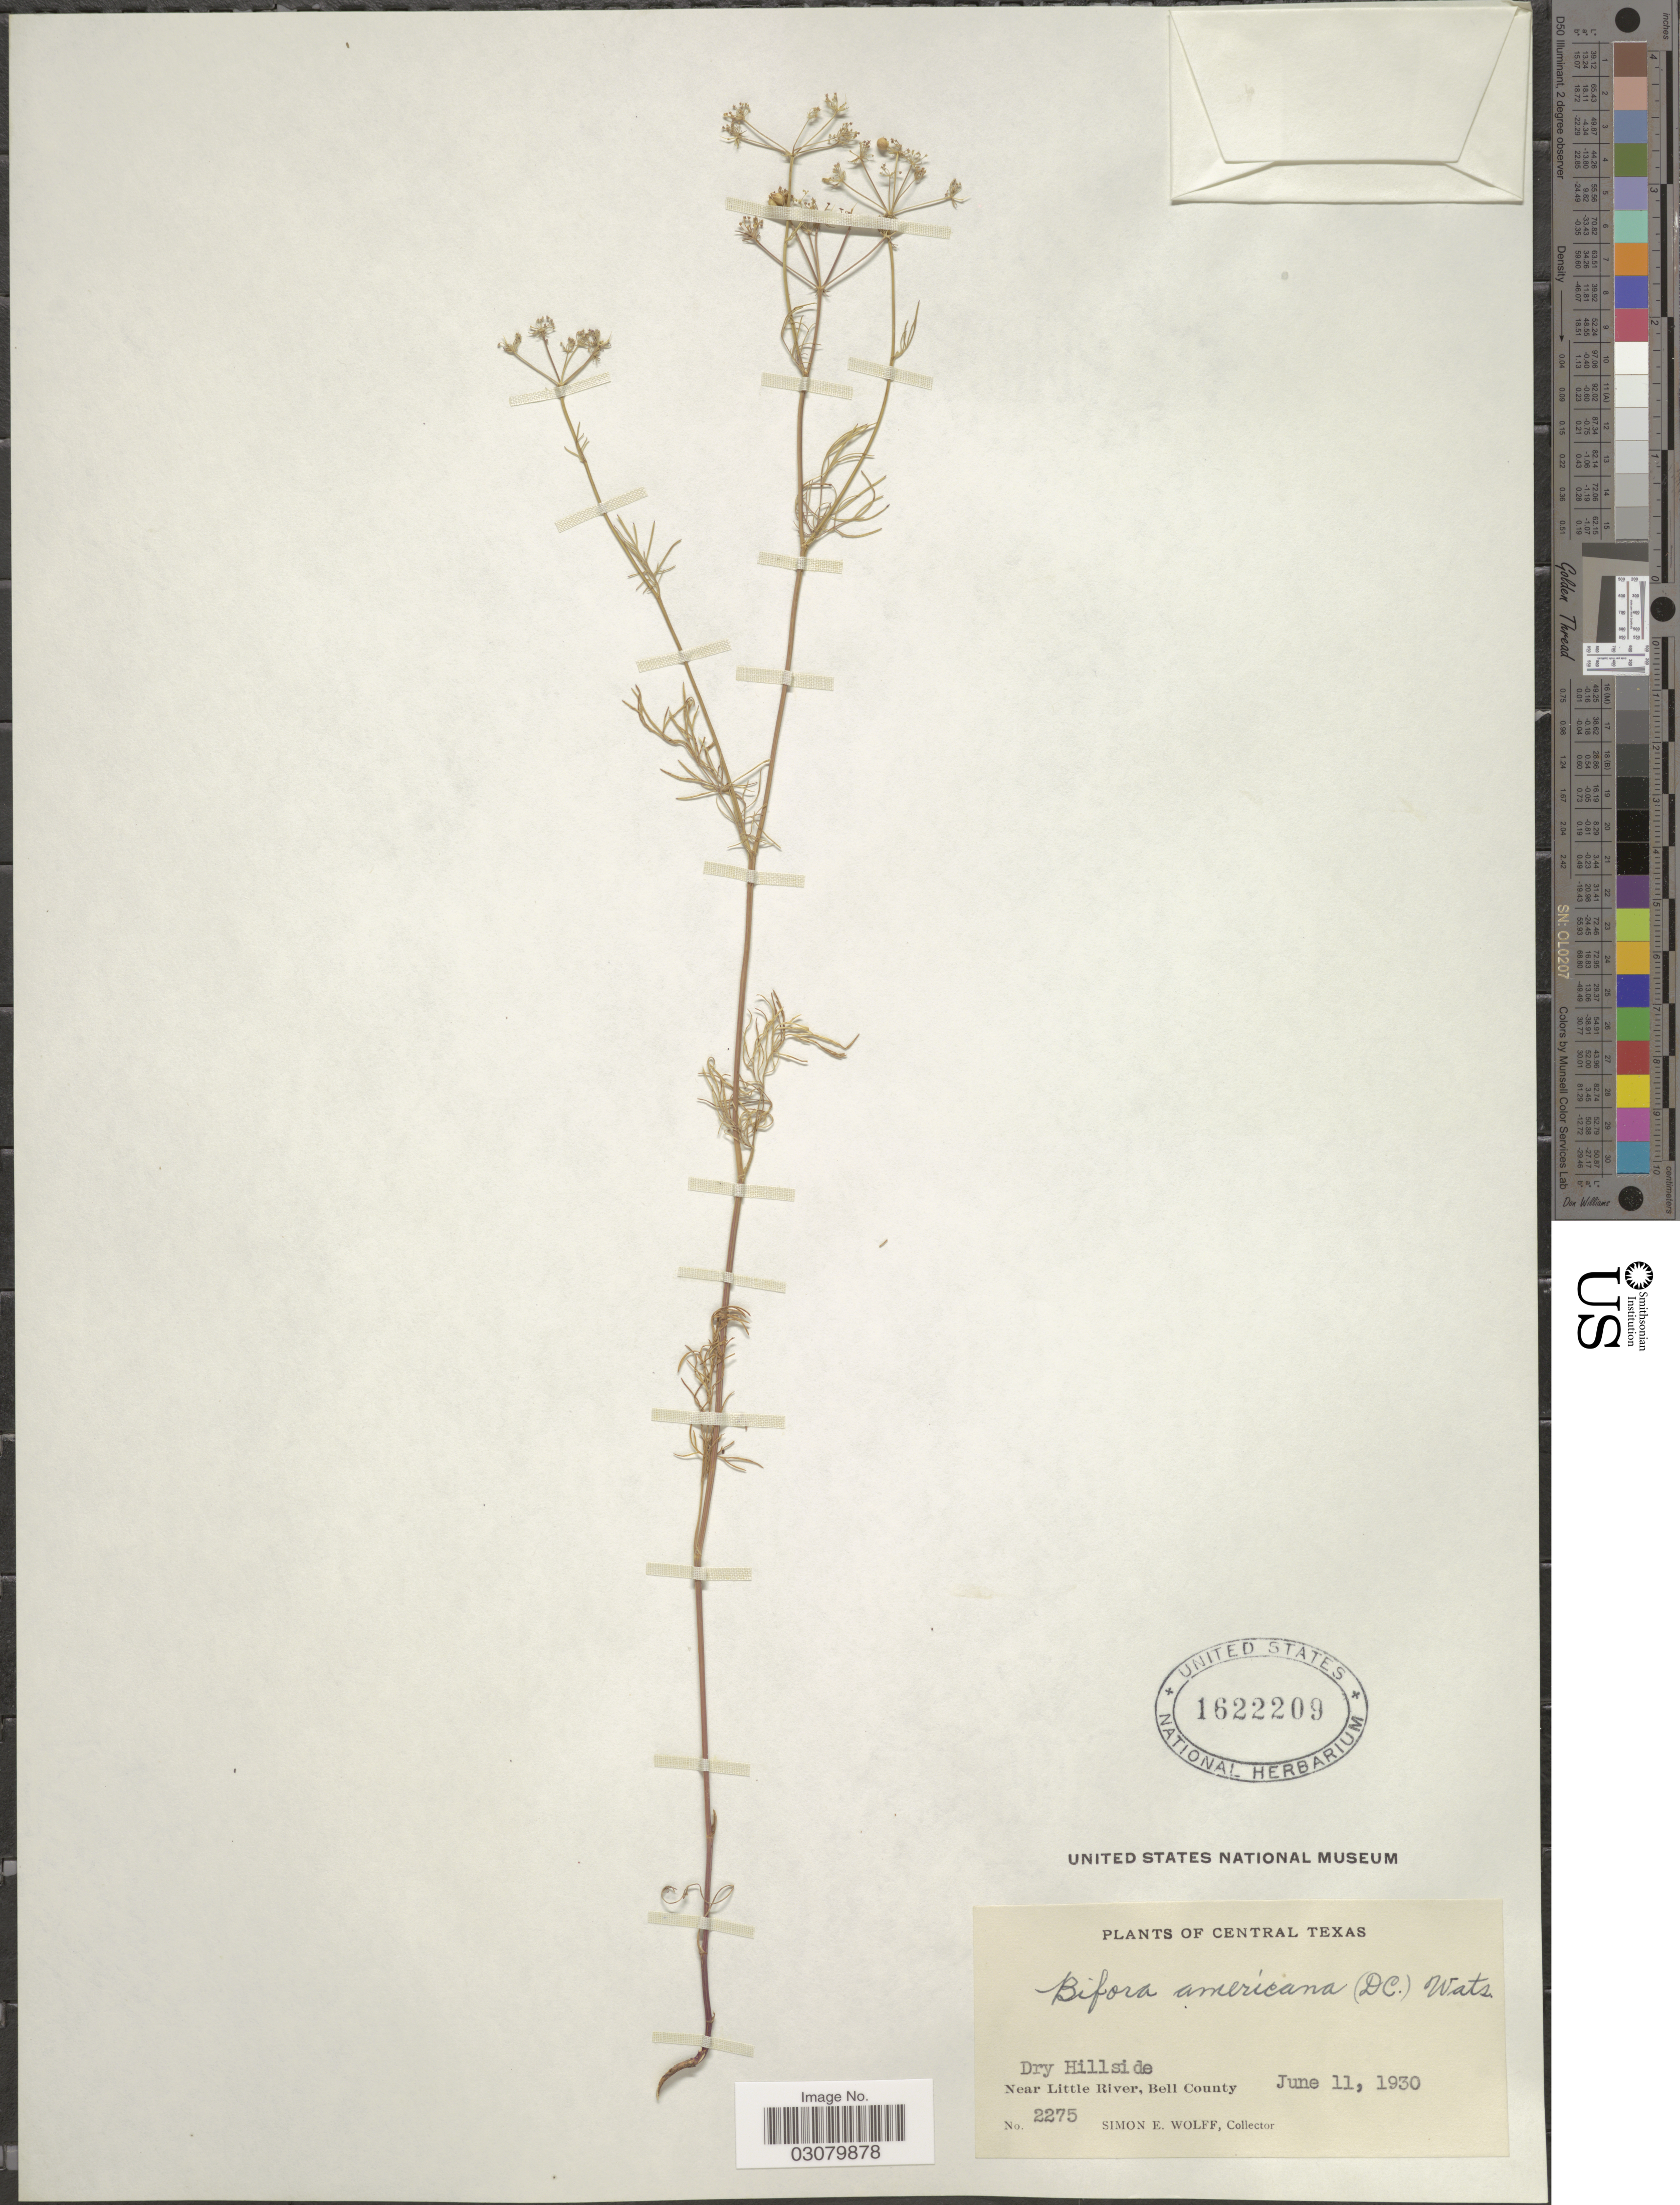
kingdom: Plantae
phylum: Tracheophyta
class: Magnoliopsida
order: Apiales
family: Apiaceae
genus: Bifora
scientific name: Bifora americana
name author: (DC.) Benth. & Hook. f. ex S. Watson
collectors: S. E. Wolff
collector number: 2275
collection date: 1930-06-11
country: United States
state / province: Texas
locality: Central Texas. Near Little River, Bell County.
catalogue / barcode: US 1622209